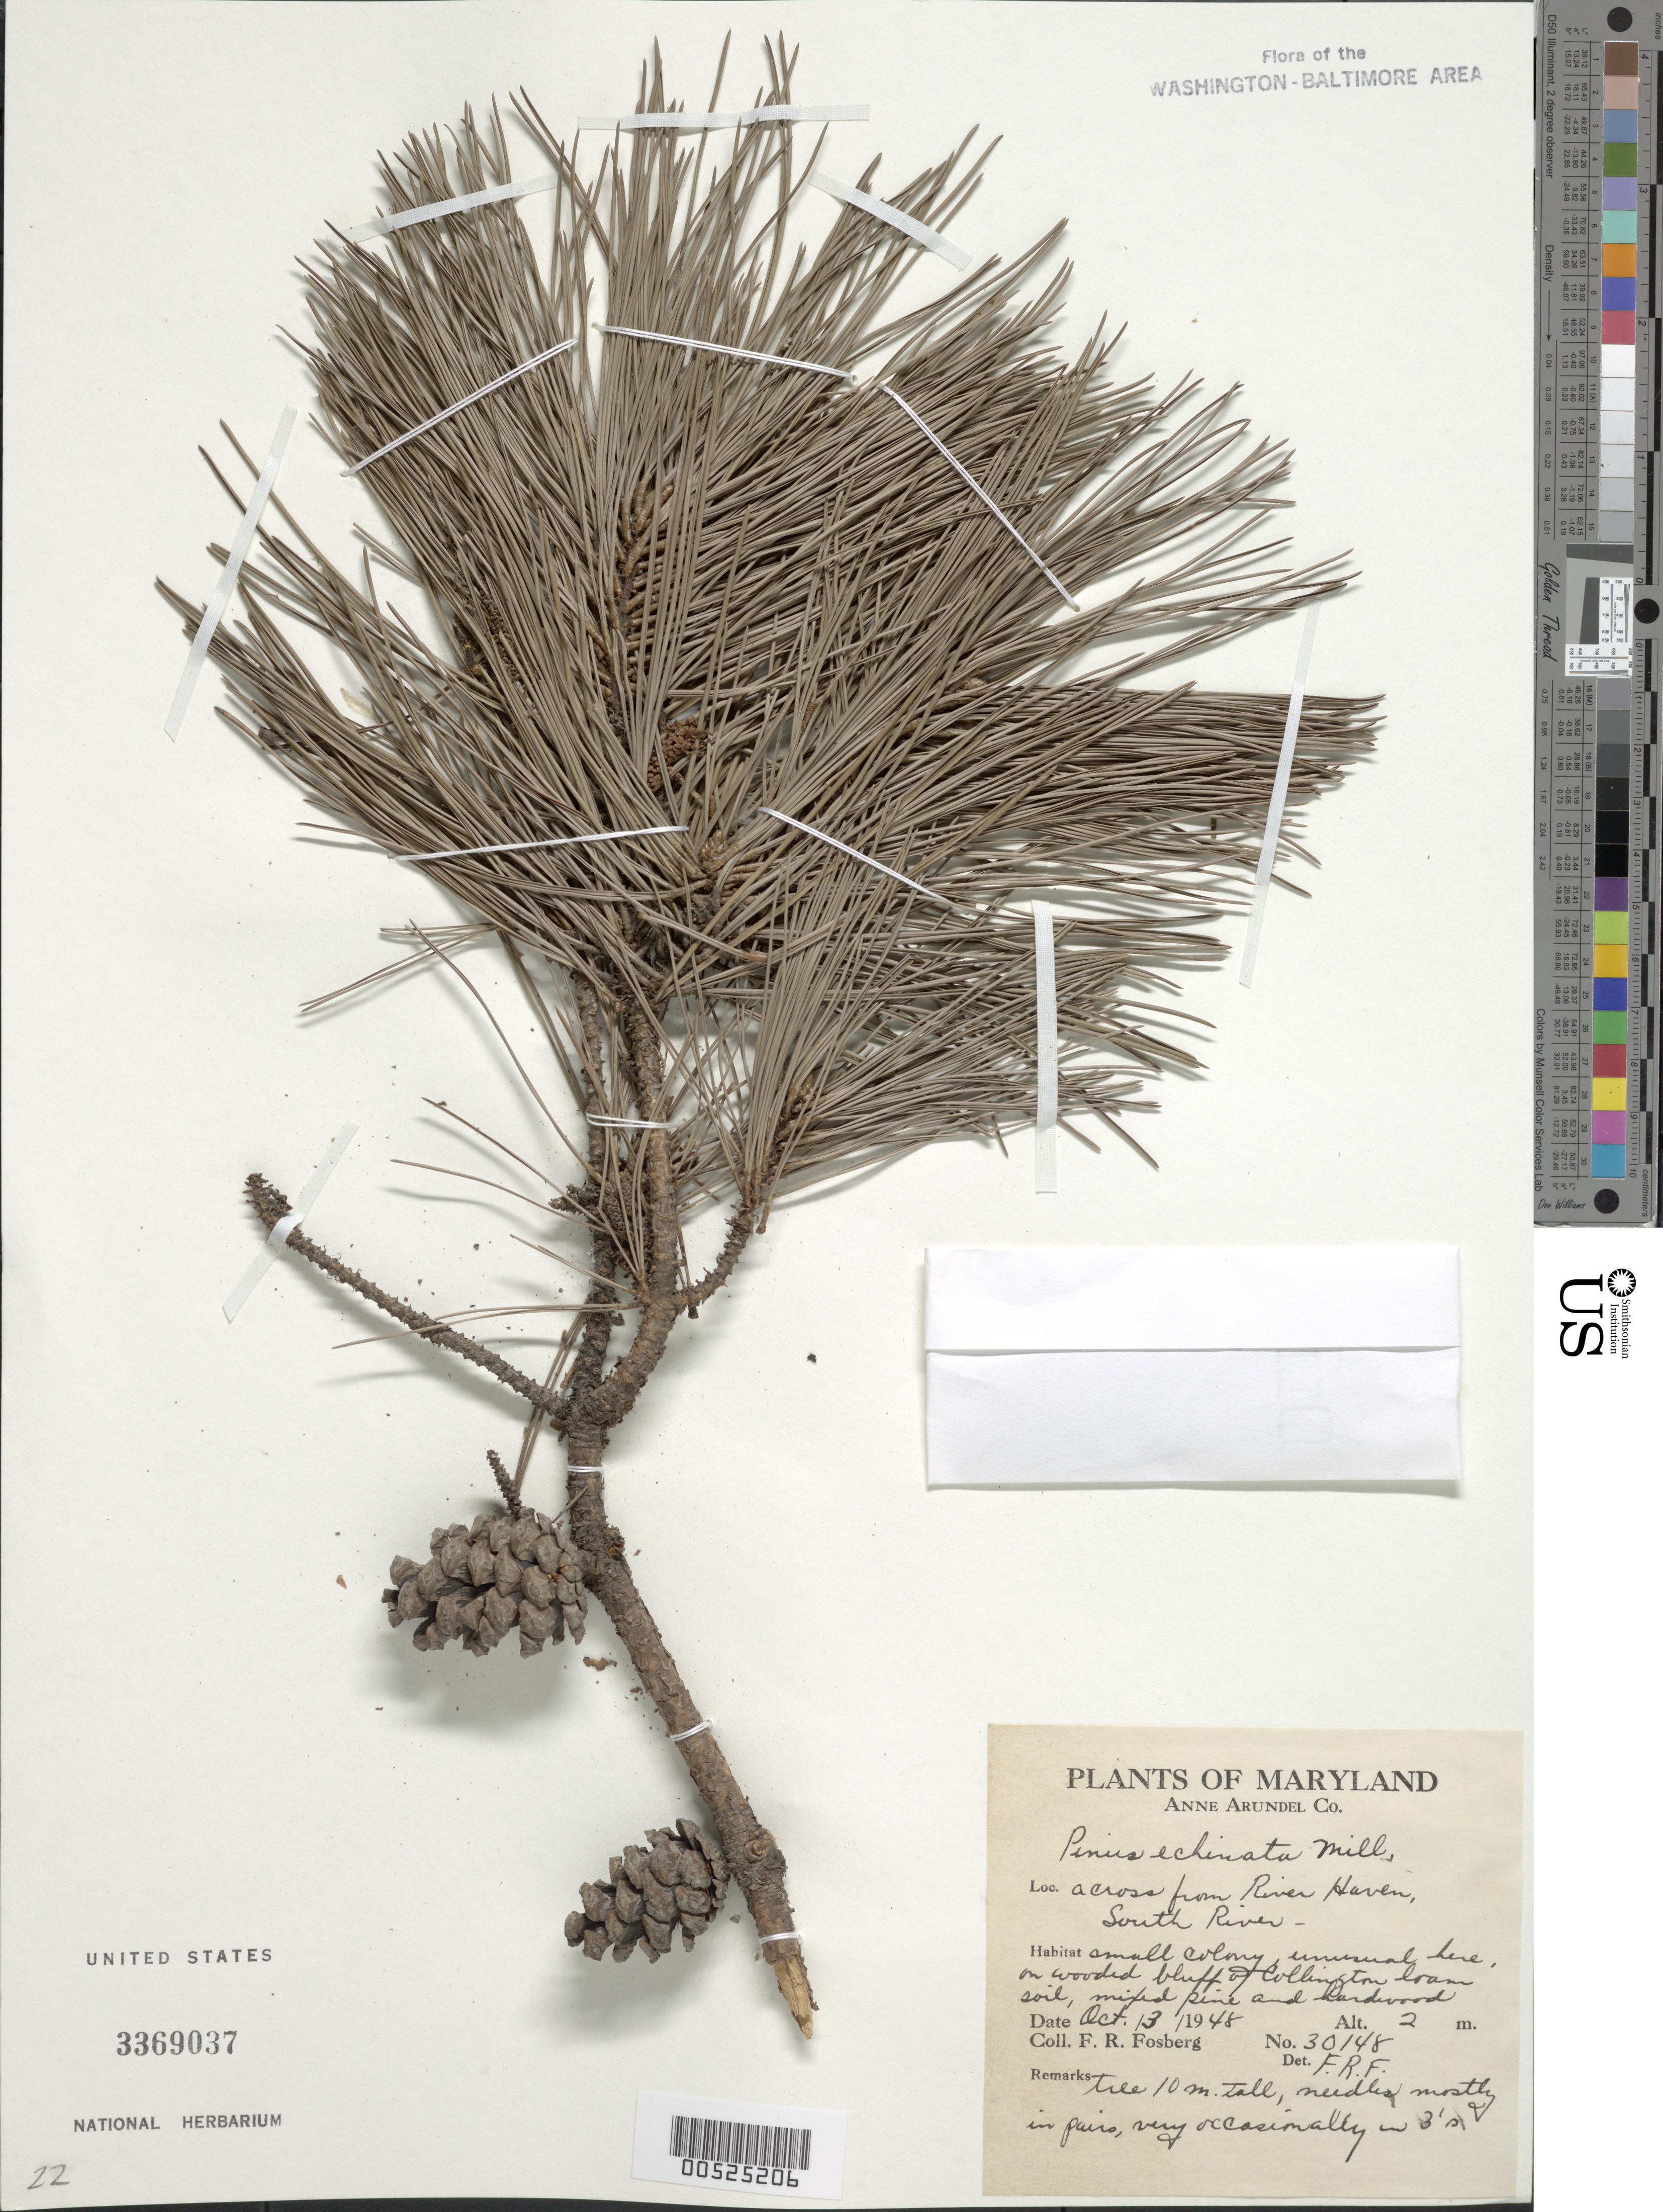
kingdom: Plantae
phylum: Tracheophyta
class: Pinopsida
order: Pinales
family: Pinaceae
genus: Pinus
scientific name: Pinus echinata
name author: Mill.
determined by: Fosberg, F. R.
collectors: F. R. Fosberg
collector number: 30148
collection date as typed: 13 Oct 1948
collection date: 1948-10-13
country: United States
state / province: Maryland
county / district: Anne Arundel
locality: Across from River Haven, South River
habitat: Small colony, unusual here, on wooded bluff of Collington loam soil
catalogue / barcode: US 3369037